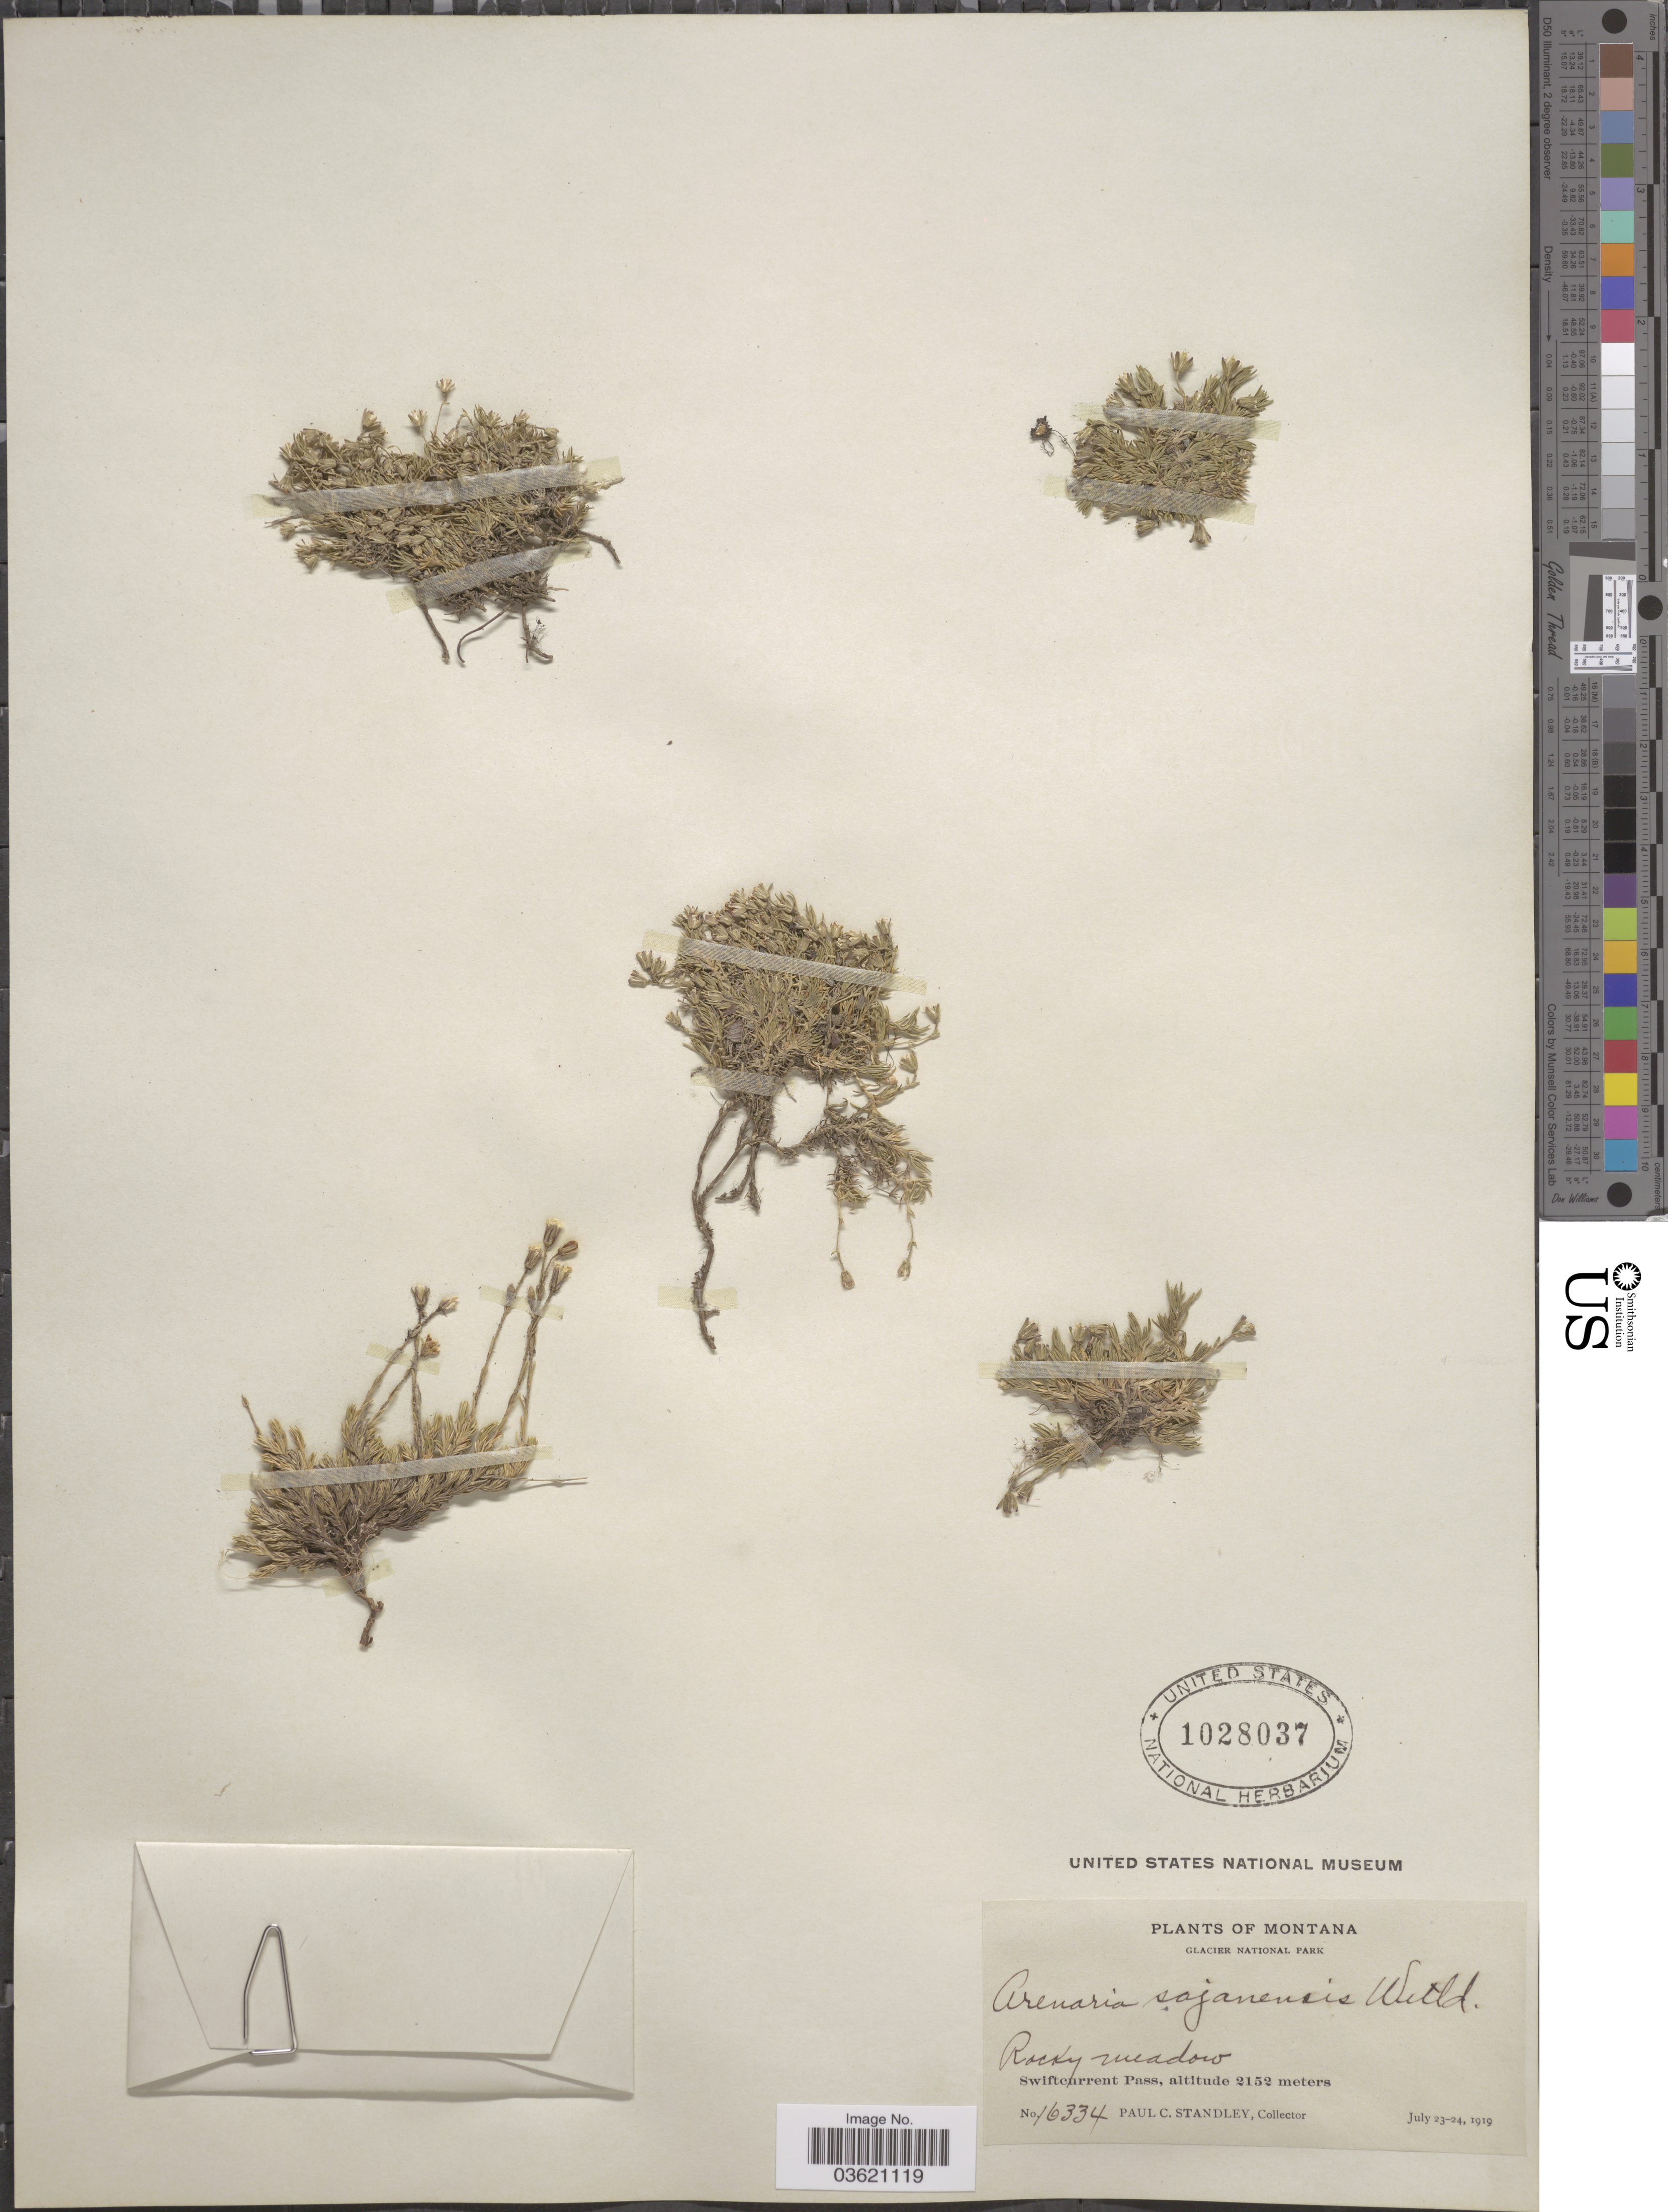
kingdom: Plantae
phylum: Tracheophyta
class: Magnoliopsida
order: Caryophyllales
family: Caryophyllaceae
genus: Cherleria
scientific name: Cherleria biflora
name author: (L.) A.J. Moore & Dillenb.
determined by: Strong, M. T., (US), Smithsonian Institution - National Museum of Natural History (UNITED STATES)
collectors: P. C. Standley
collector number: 16334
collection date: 1919-07-23/1919-07-24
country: United States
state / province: Montana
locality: Glacier National Park. Swiftcurrent Pass.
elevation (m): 2152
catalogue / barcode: US 1028037